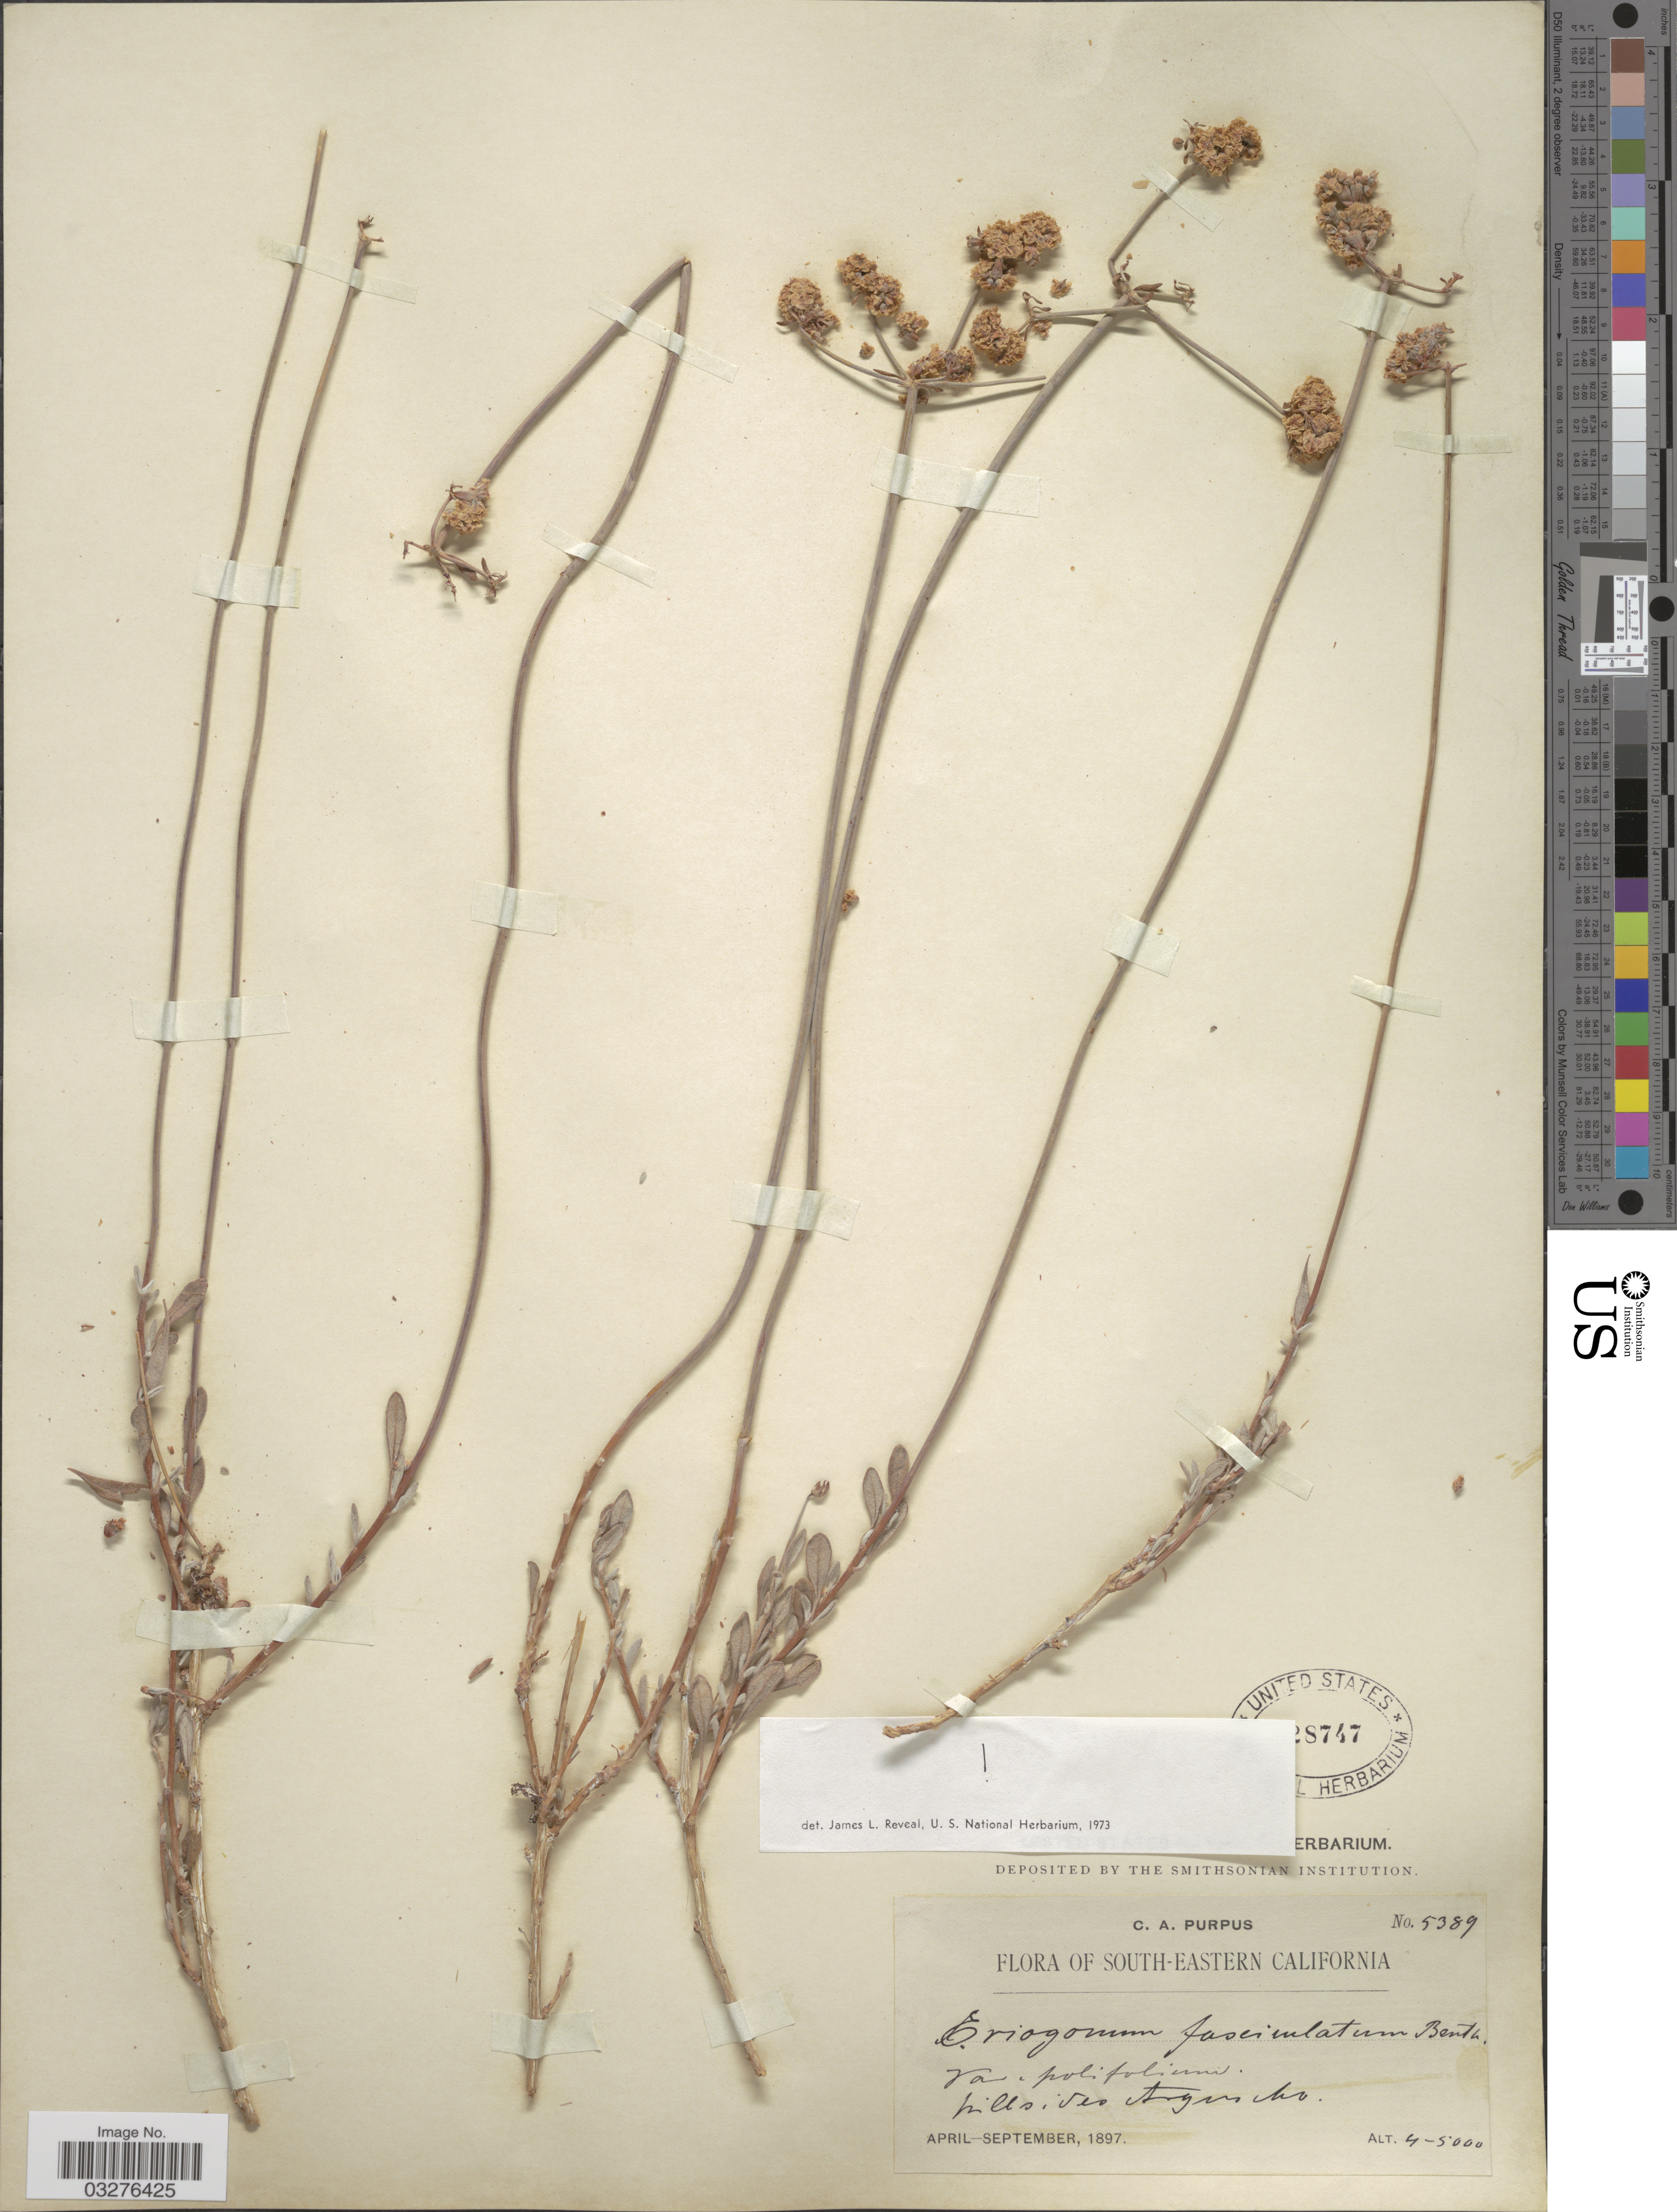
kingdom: Plantae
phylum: Tracheophyta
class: Magnoliopsida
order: Caryophyllales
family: Polygonaceae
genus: Eriogonum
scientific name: Eriogonum fasciculatum var. polifolium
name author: (Benth.) Torr. & A. Gray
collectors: C. A. Purpus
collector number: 5389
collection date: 1897-04/1897-09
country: United States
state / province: California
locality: South-eastern California, Hillsides Argus Mo.